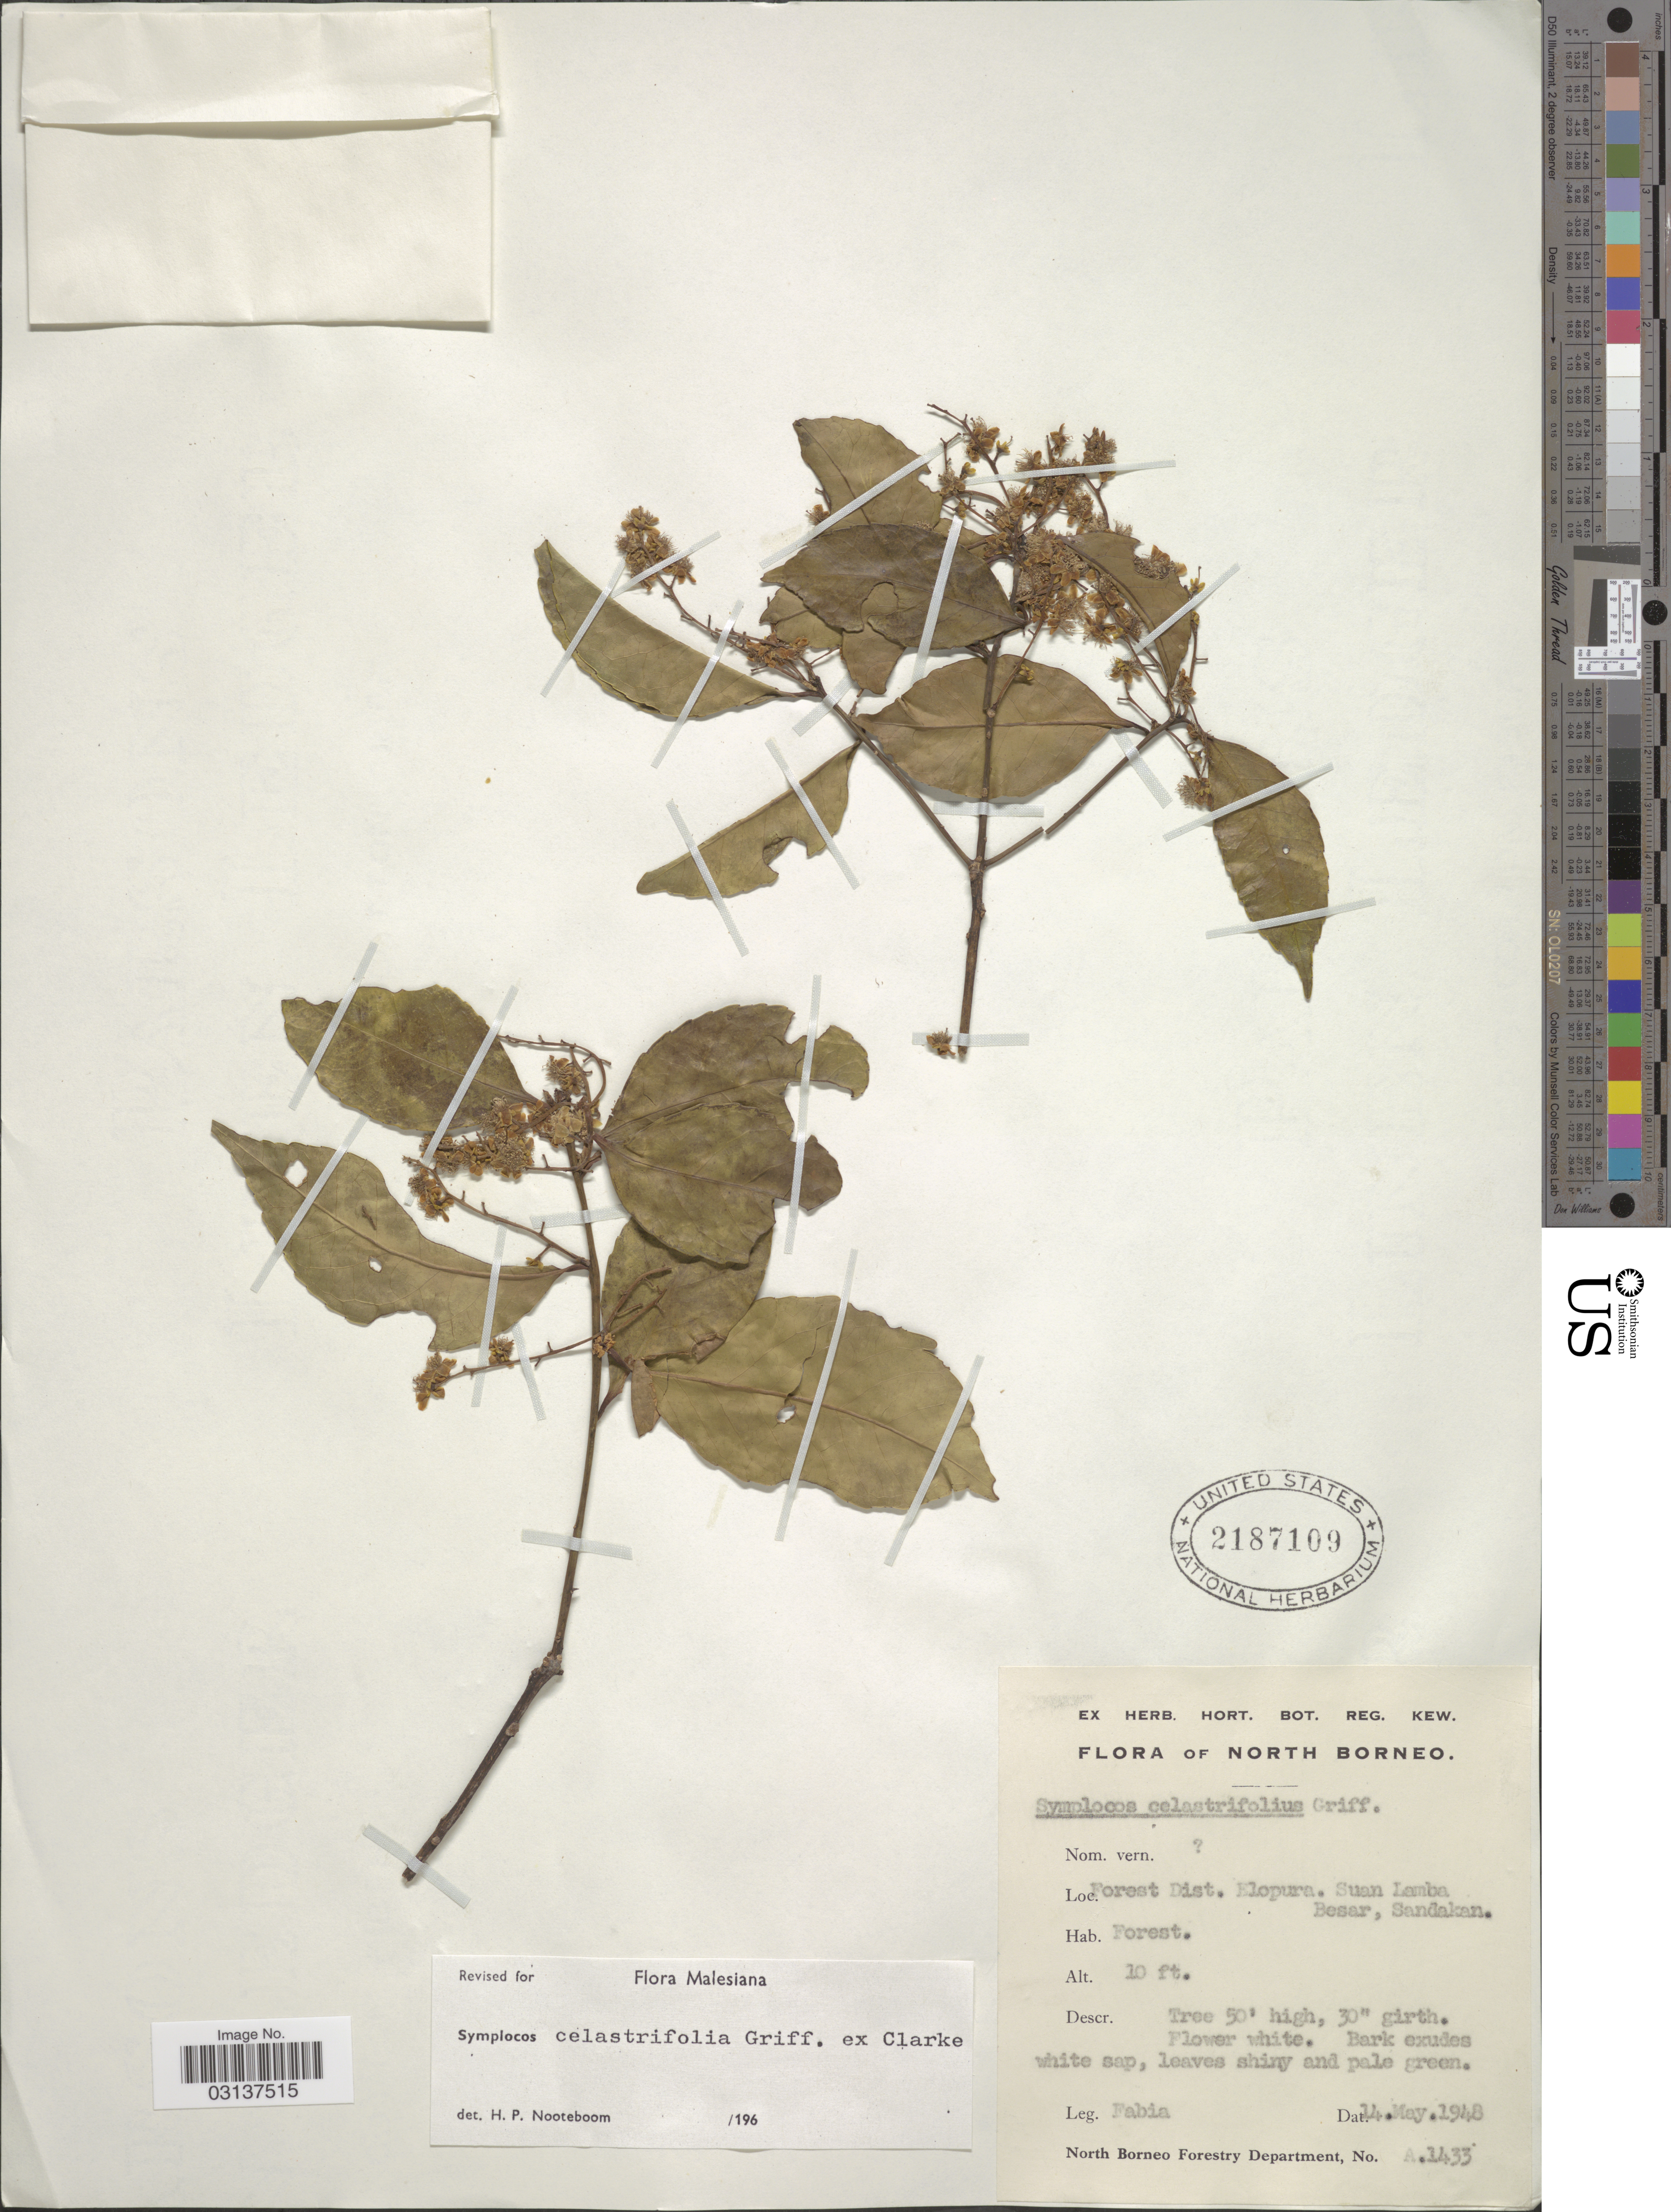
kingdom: Plantae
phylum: Tracheophyta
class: Magnoliopsida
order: Ericales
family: Symplocaceae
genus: Symplocos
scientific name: Symplocos celastrifolia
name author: Griff. ex C.B. Clarke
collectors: M. Fabia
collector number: A1433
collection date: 1948-05-14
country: Malaysia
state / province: Sabah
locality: North Borneo. Forest Dist. Elopura. Suan Lamba, Besar, Sandakan.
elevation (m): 3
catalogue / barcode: US 2187109